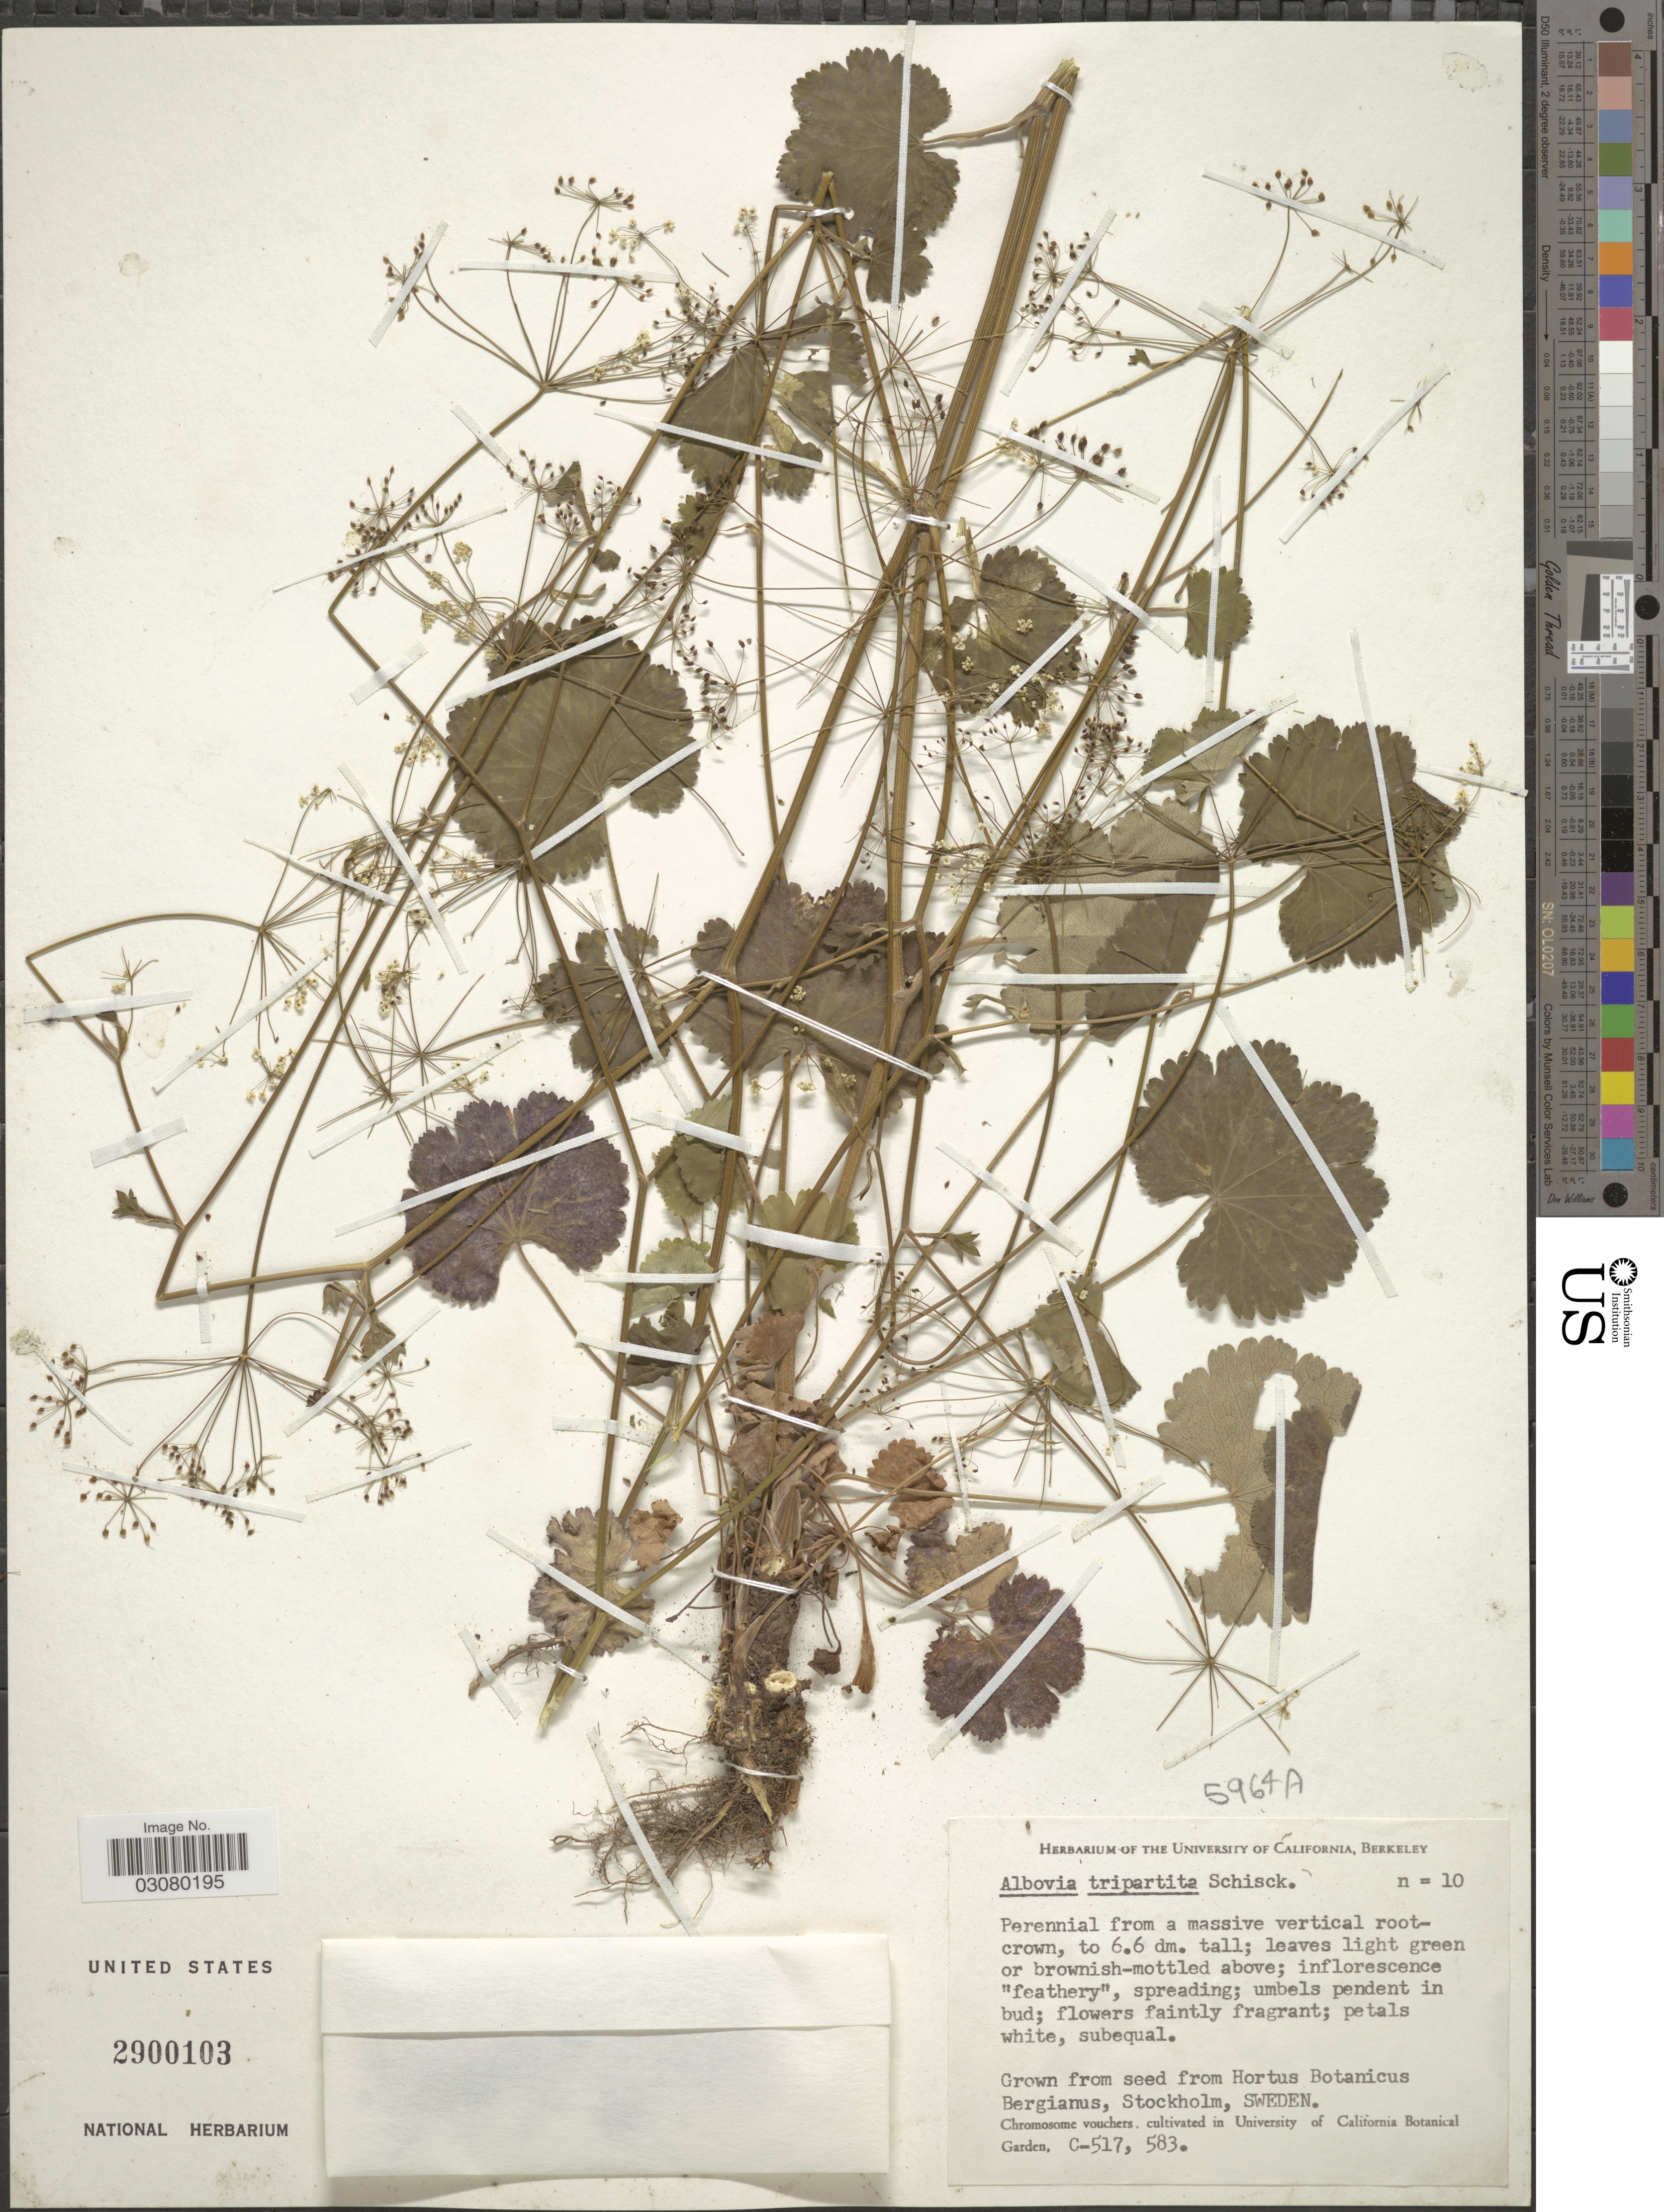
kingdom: Plantae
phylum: Tracheophyta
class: Magnoliopsida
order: Apiales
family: Apiaceae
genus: Albovia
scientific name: Albovia tripartita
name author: Schischk.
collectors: ex herb. Univ. of California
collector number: C-517, 583?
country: United States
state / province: California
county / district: Alameda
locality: In University of California Botanical Garden. [unsure placement] Berkeley.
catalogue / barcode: US 2900103